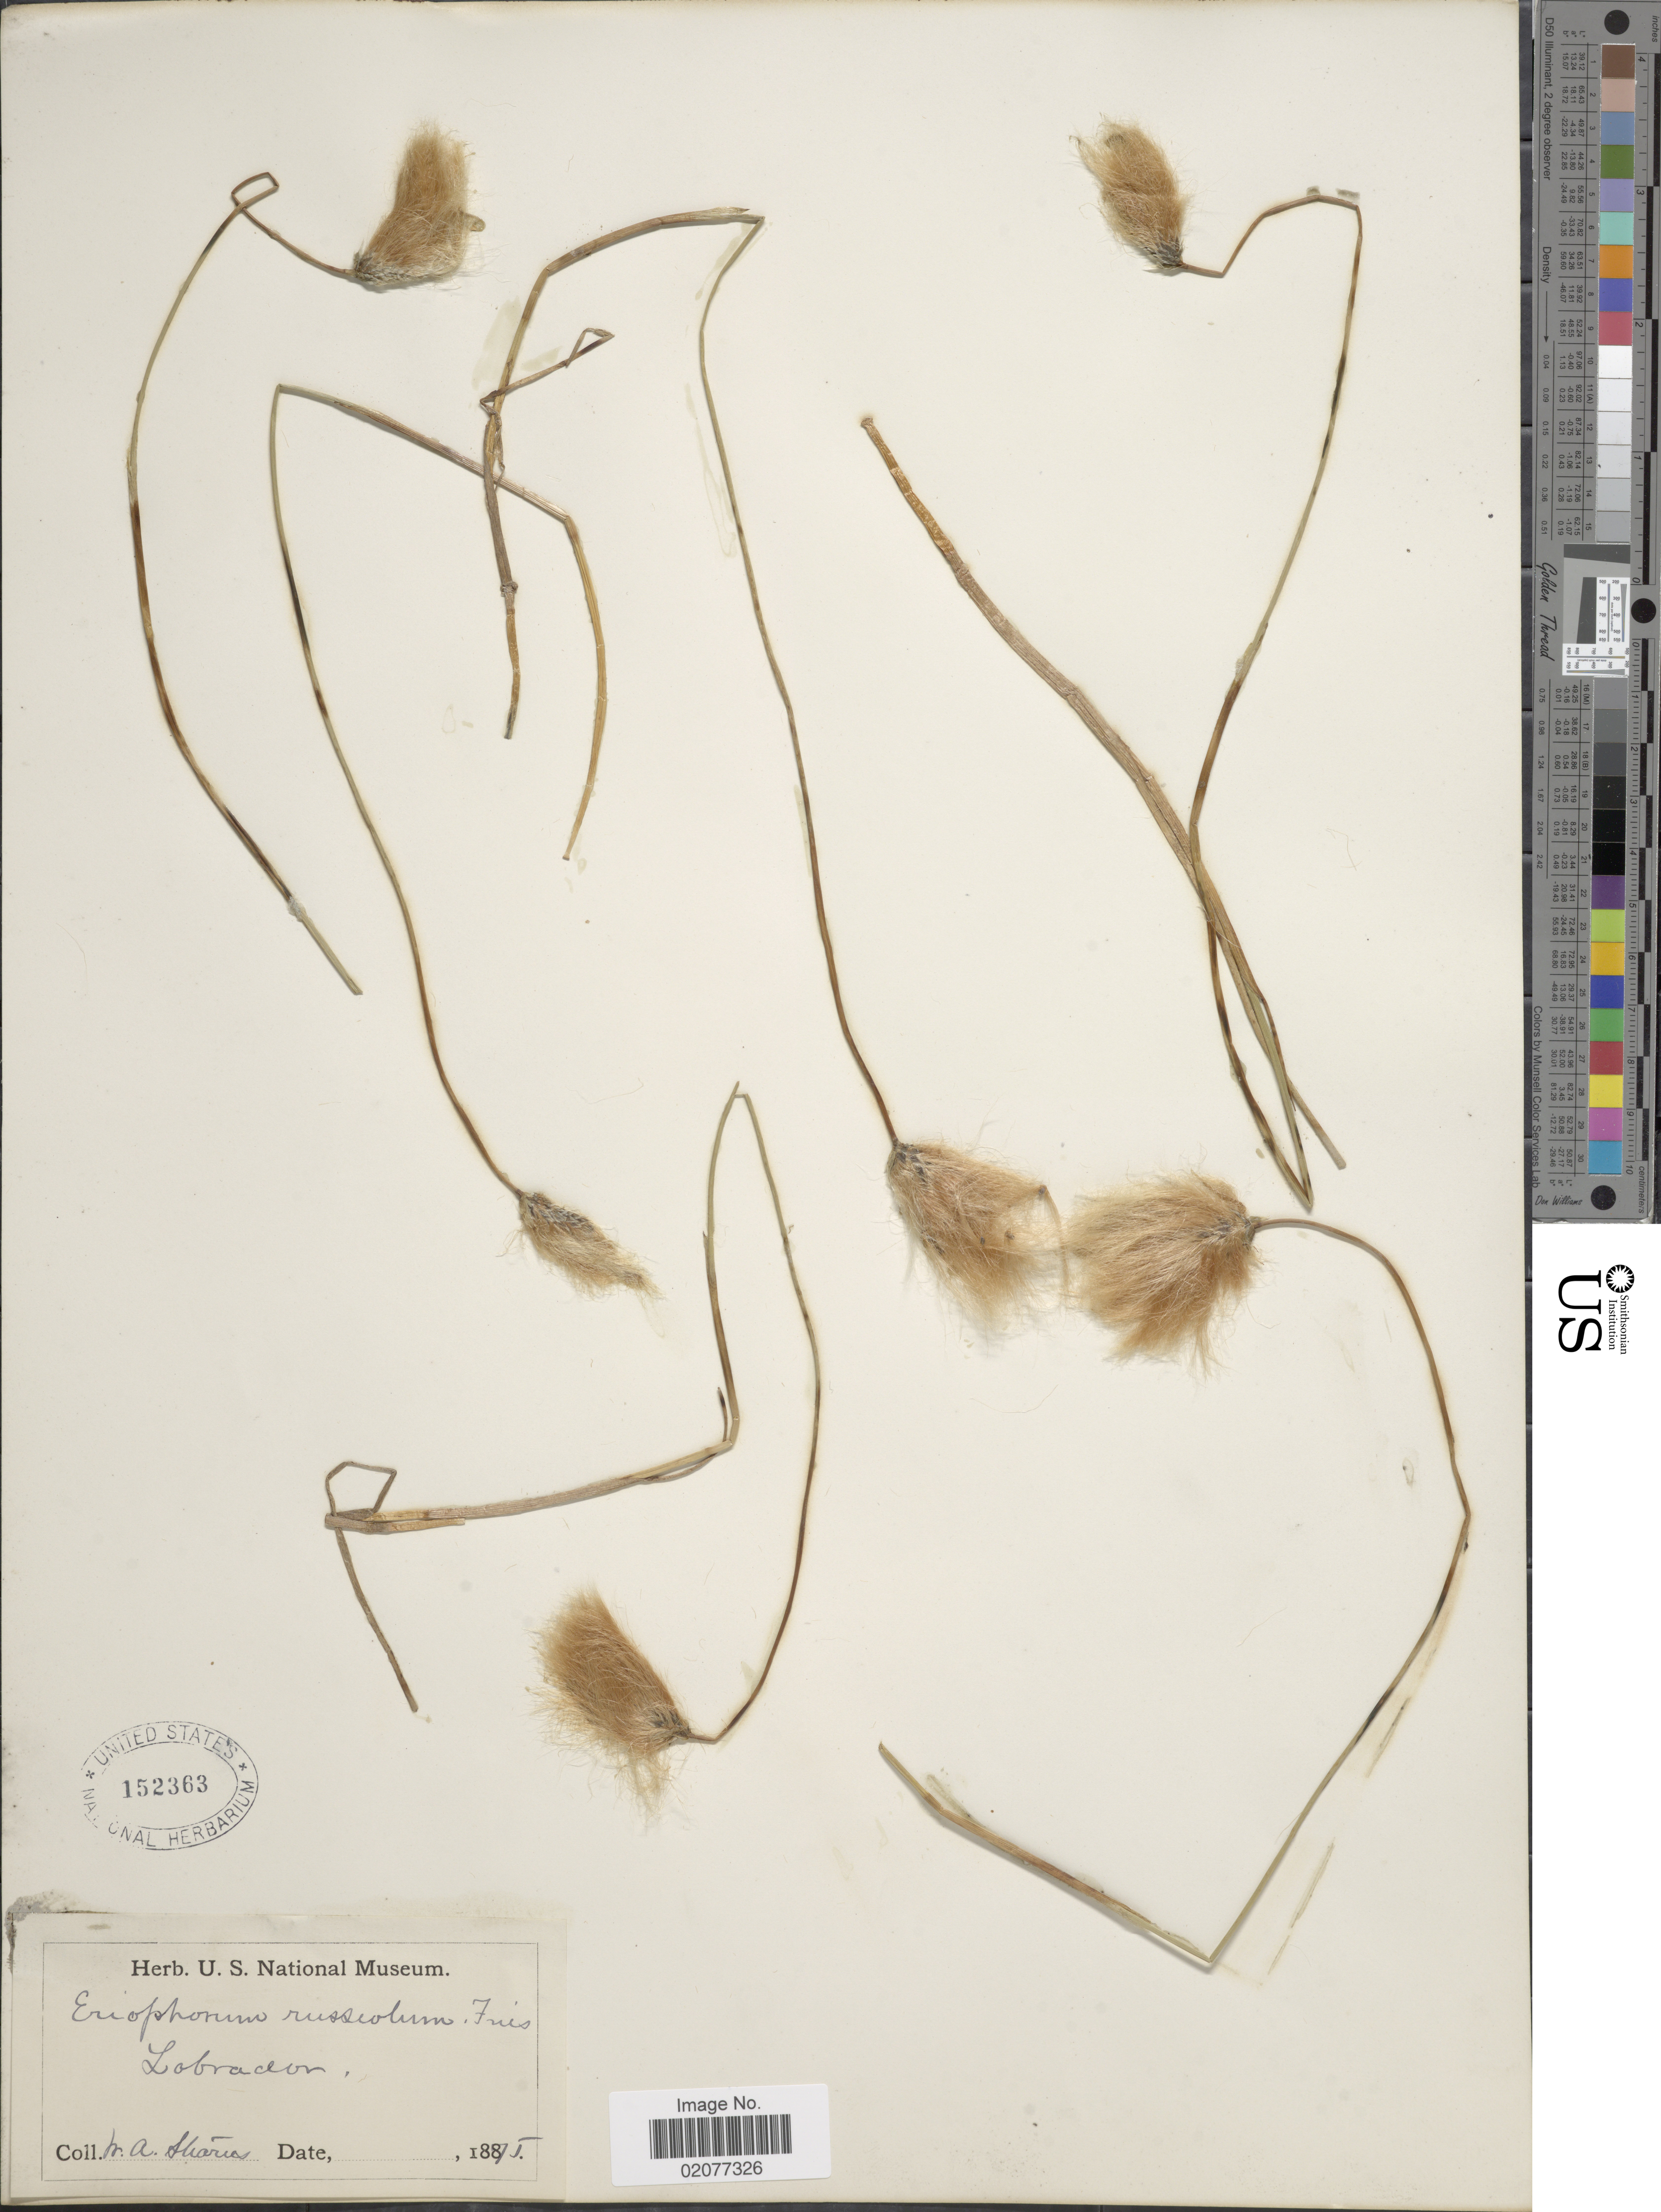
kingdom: Plantae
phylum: Tracheophyta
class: Liliopsida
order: Poales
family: Cyperaceae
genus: Eriophorum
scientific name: Eriophorum chamissonis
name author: C.A. Mey.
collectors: W. Stearns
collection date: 1875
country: Canada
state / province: Newfoundland and Labrador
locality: Labrador.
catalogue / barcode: US 152363